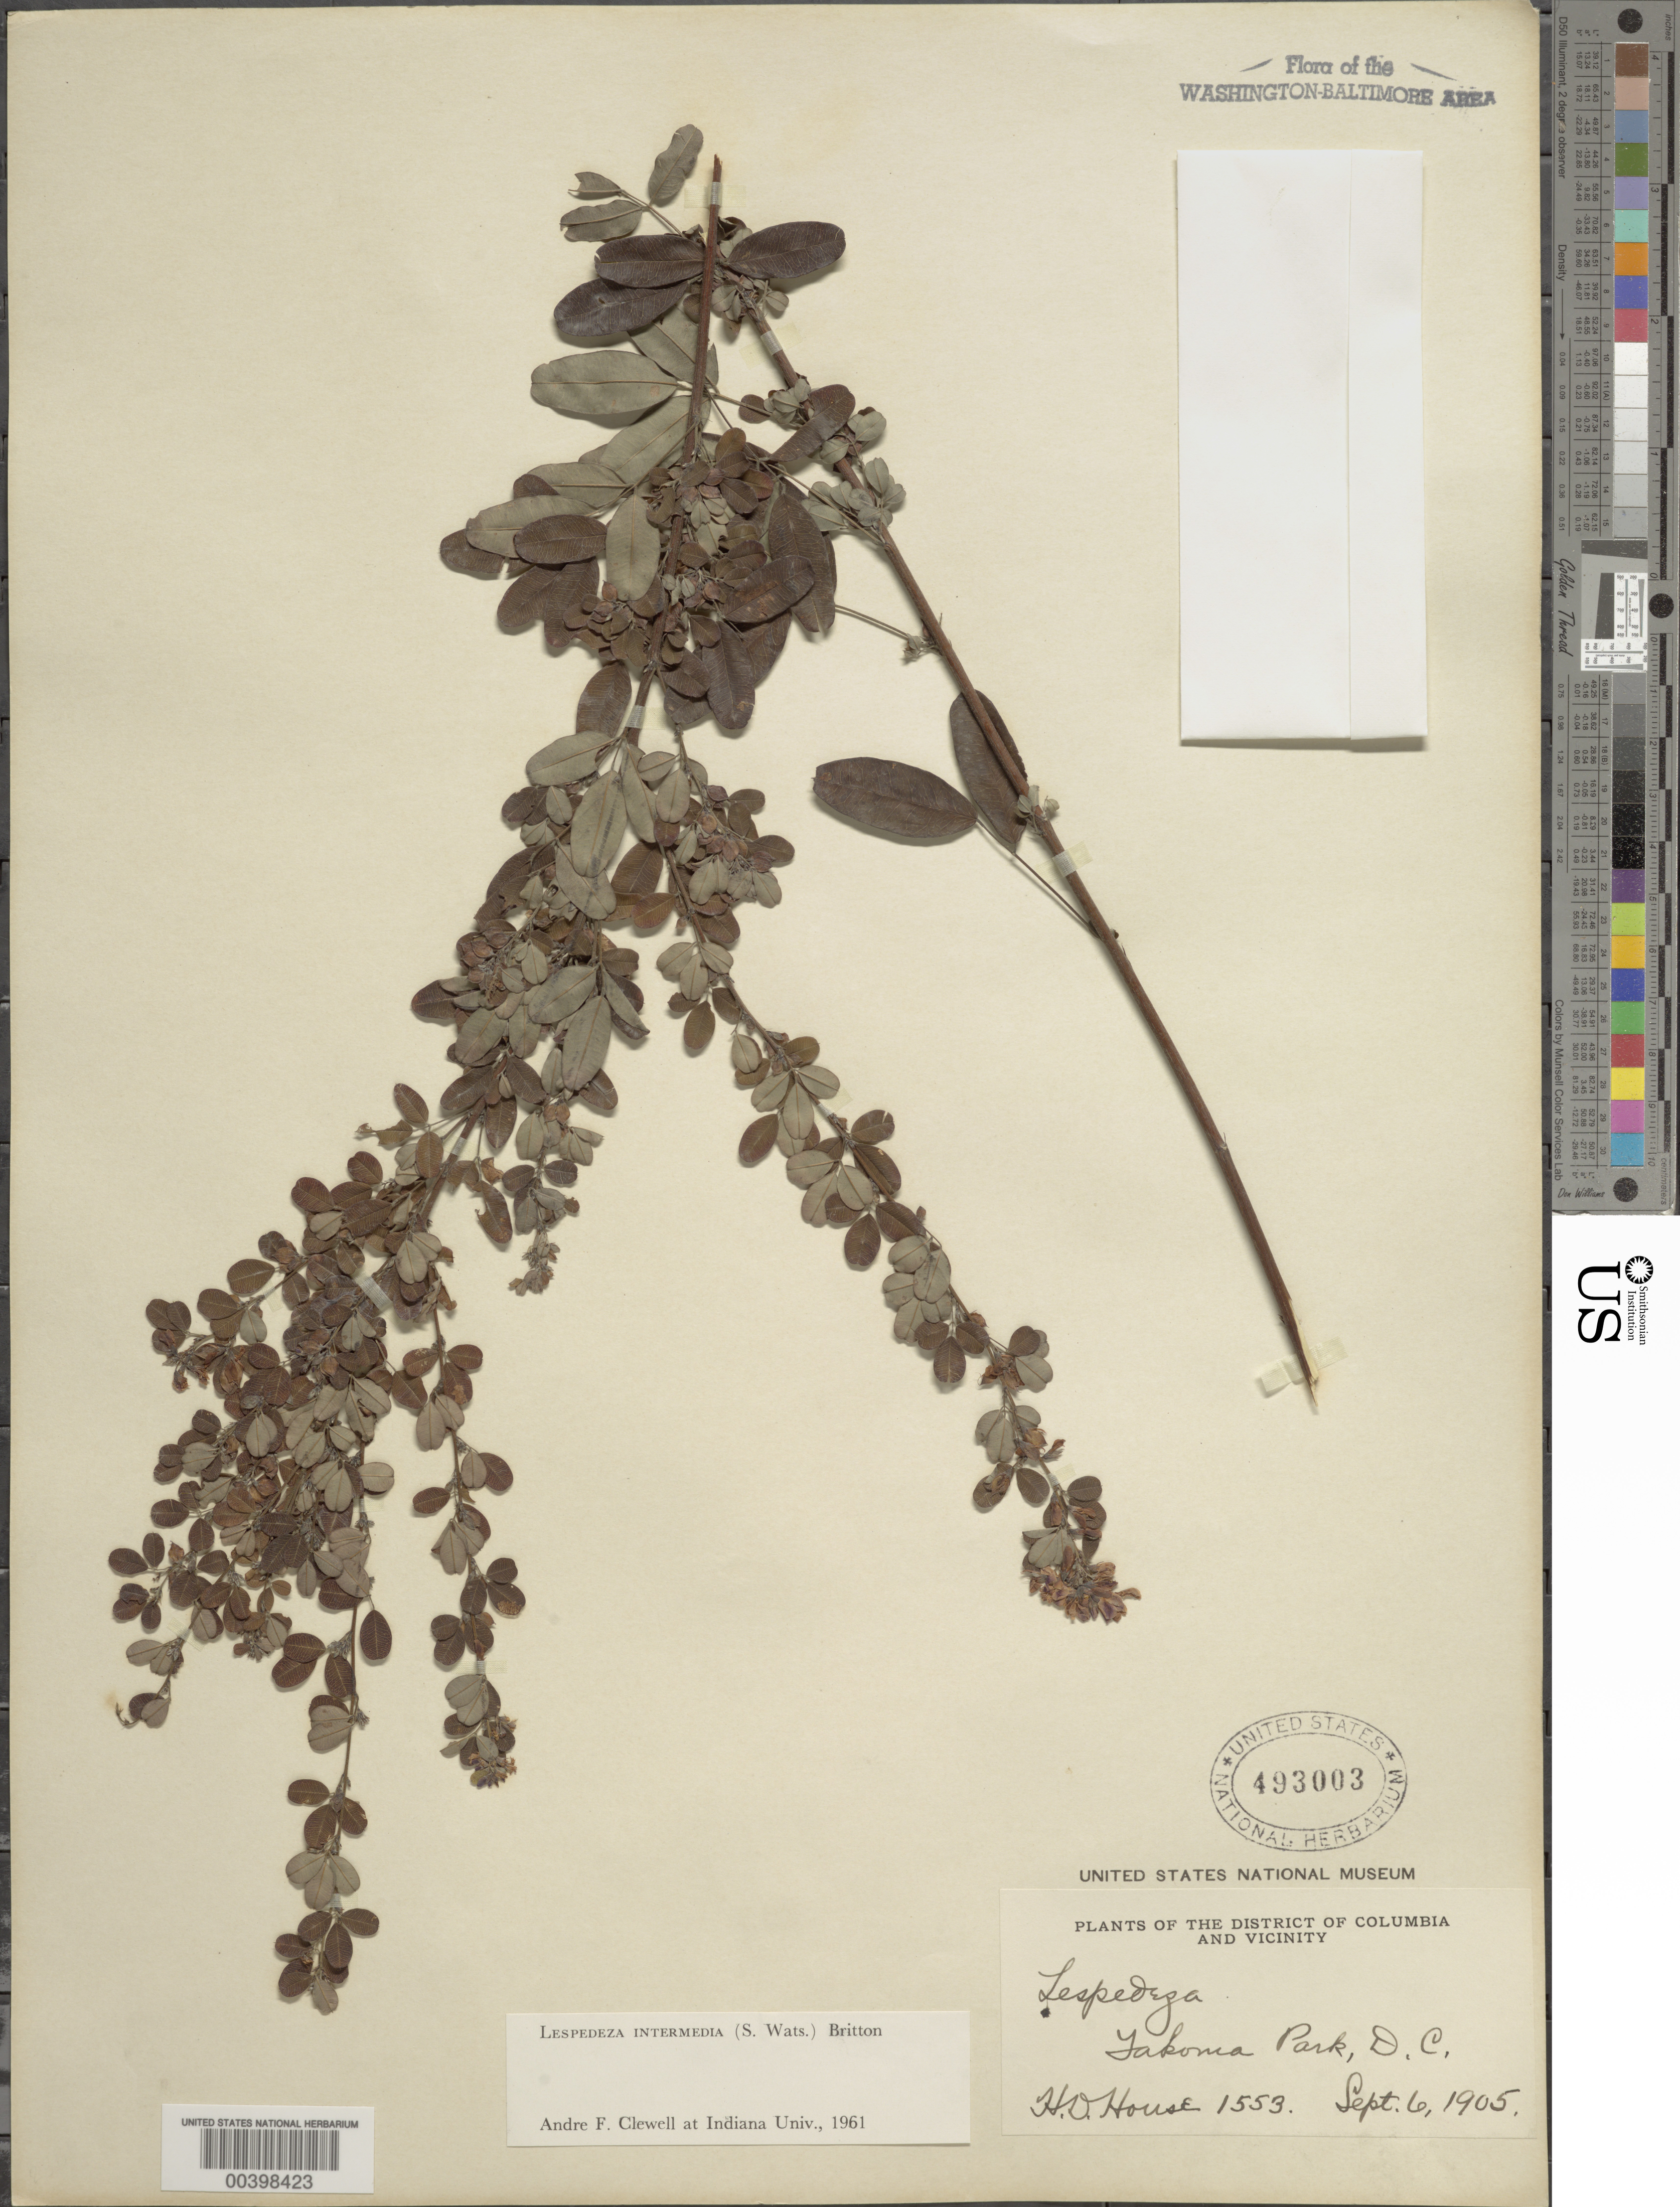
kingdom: Plantae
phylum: Tracheophyta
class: Magnoliopsida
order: Fabales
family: Fabaceae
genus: Lespedeza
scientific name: Lespedeza intermedia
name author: (S. Watson) Britton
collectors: H. D. House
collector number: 1553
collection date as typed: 06 Sep 1905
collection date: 1905-09-06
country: United States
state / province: Maryland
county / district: Montgomery / Prince George's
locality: Takoma Park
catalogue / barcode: US 493003